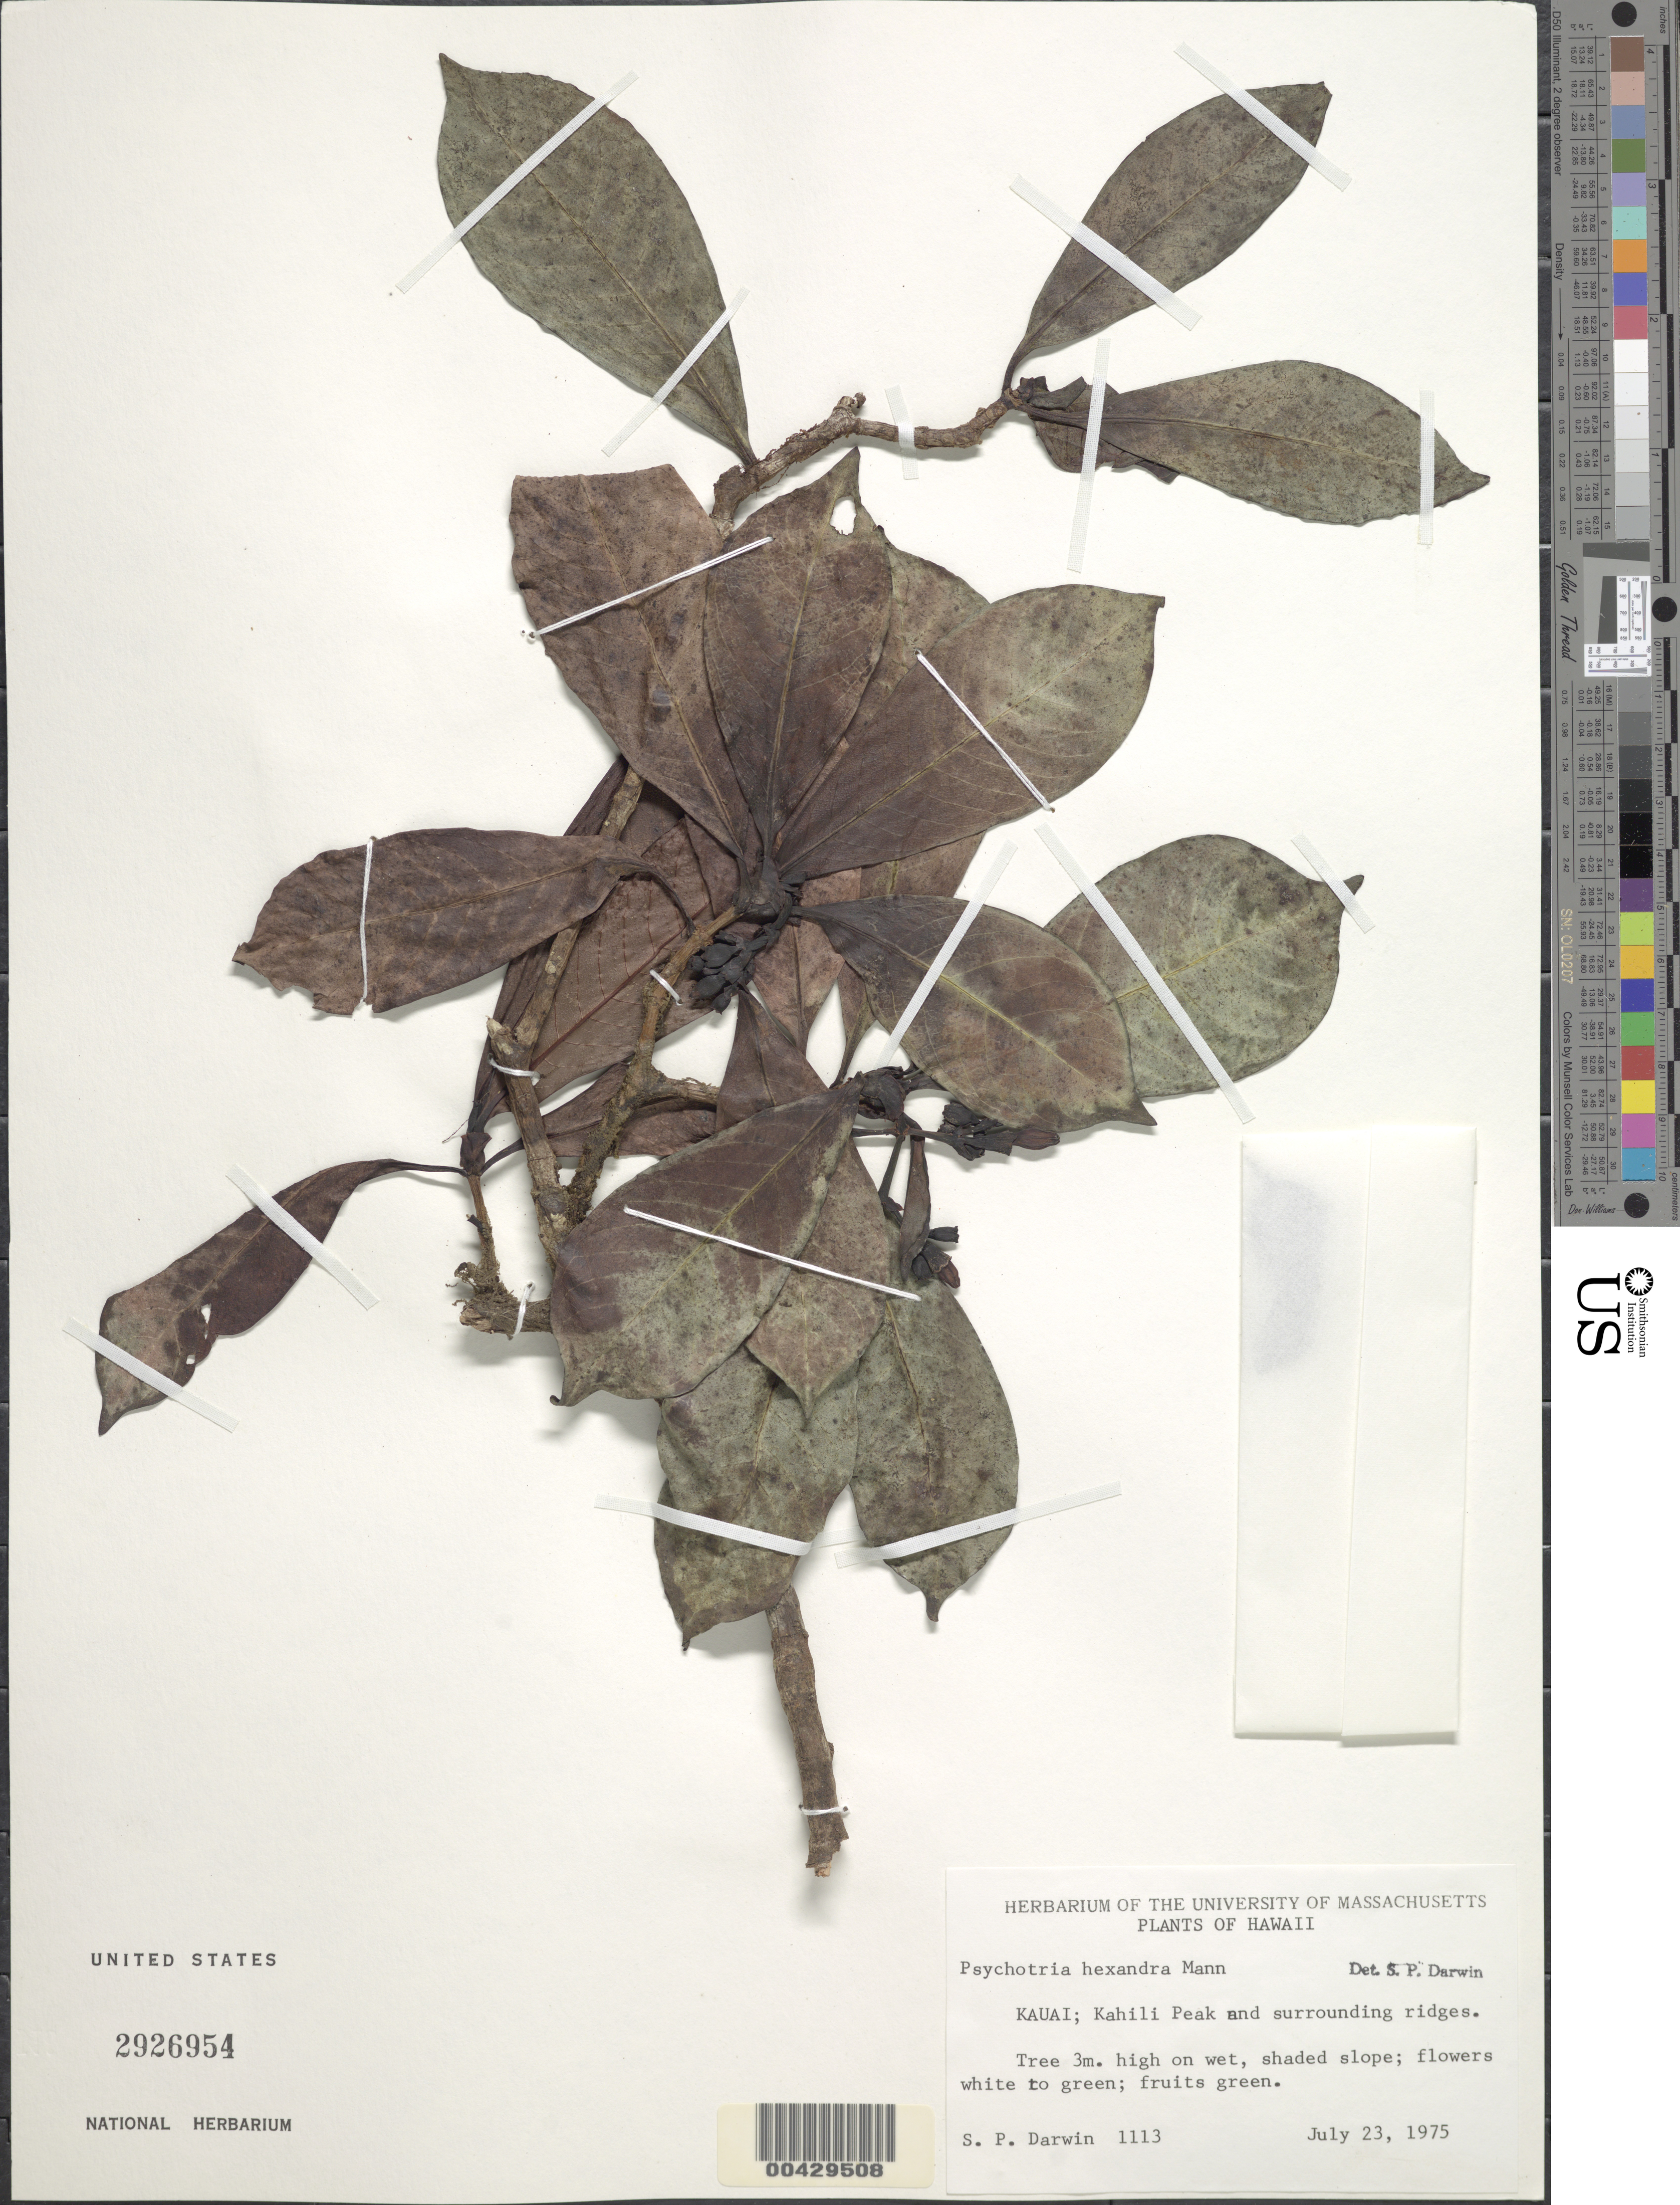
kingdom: Plantae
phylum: Tracheophyta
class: Magnoliopsida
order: Gentianales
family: Rubiaceae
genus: Psychotria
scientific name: Psychotria hexandra var. hexandra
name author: H. Mann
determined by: Wagner, W. L., (BOT), Smithsonian Institution - National Museum of Natural History (UNITED STATES)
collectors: S. P. Darwin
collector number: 1113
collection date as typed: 23 Jul 1975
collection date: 1975-07-23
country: United States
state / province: Hawaii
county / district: Kauai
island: Kaua'i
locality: Kahili Peak and surrounding ridges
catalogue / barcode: US 2926954